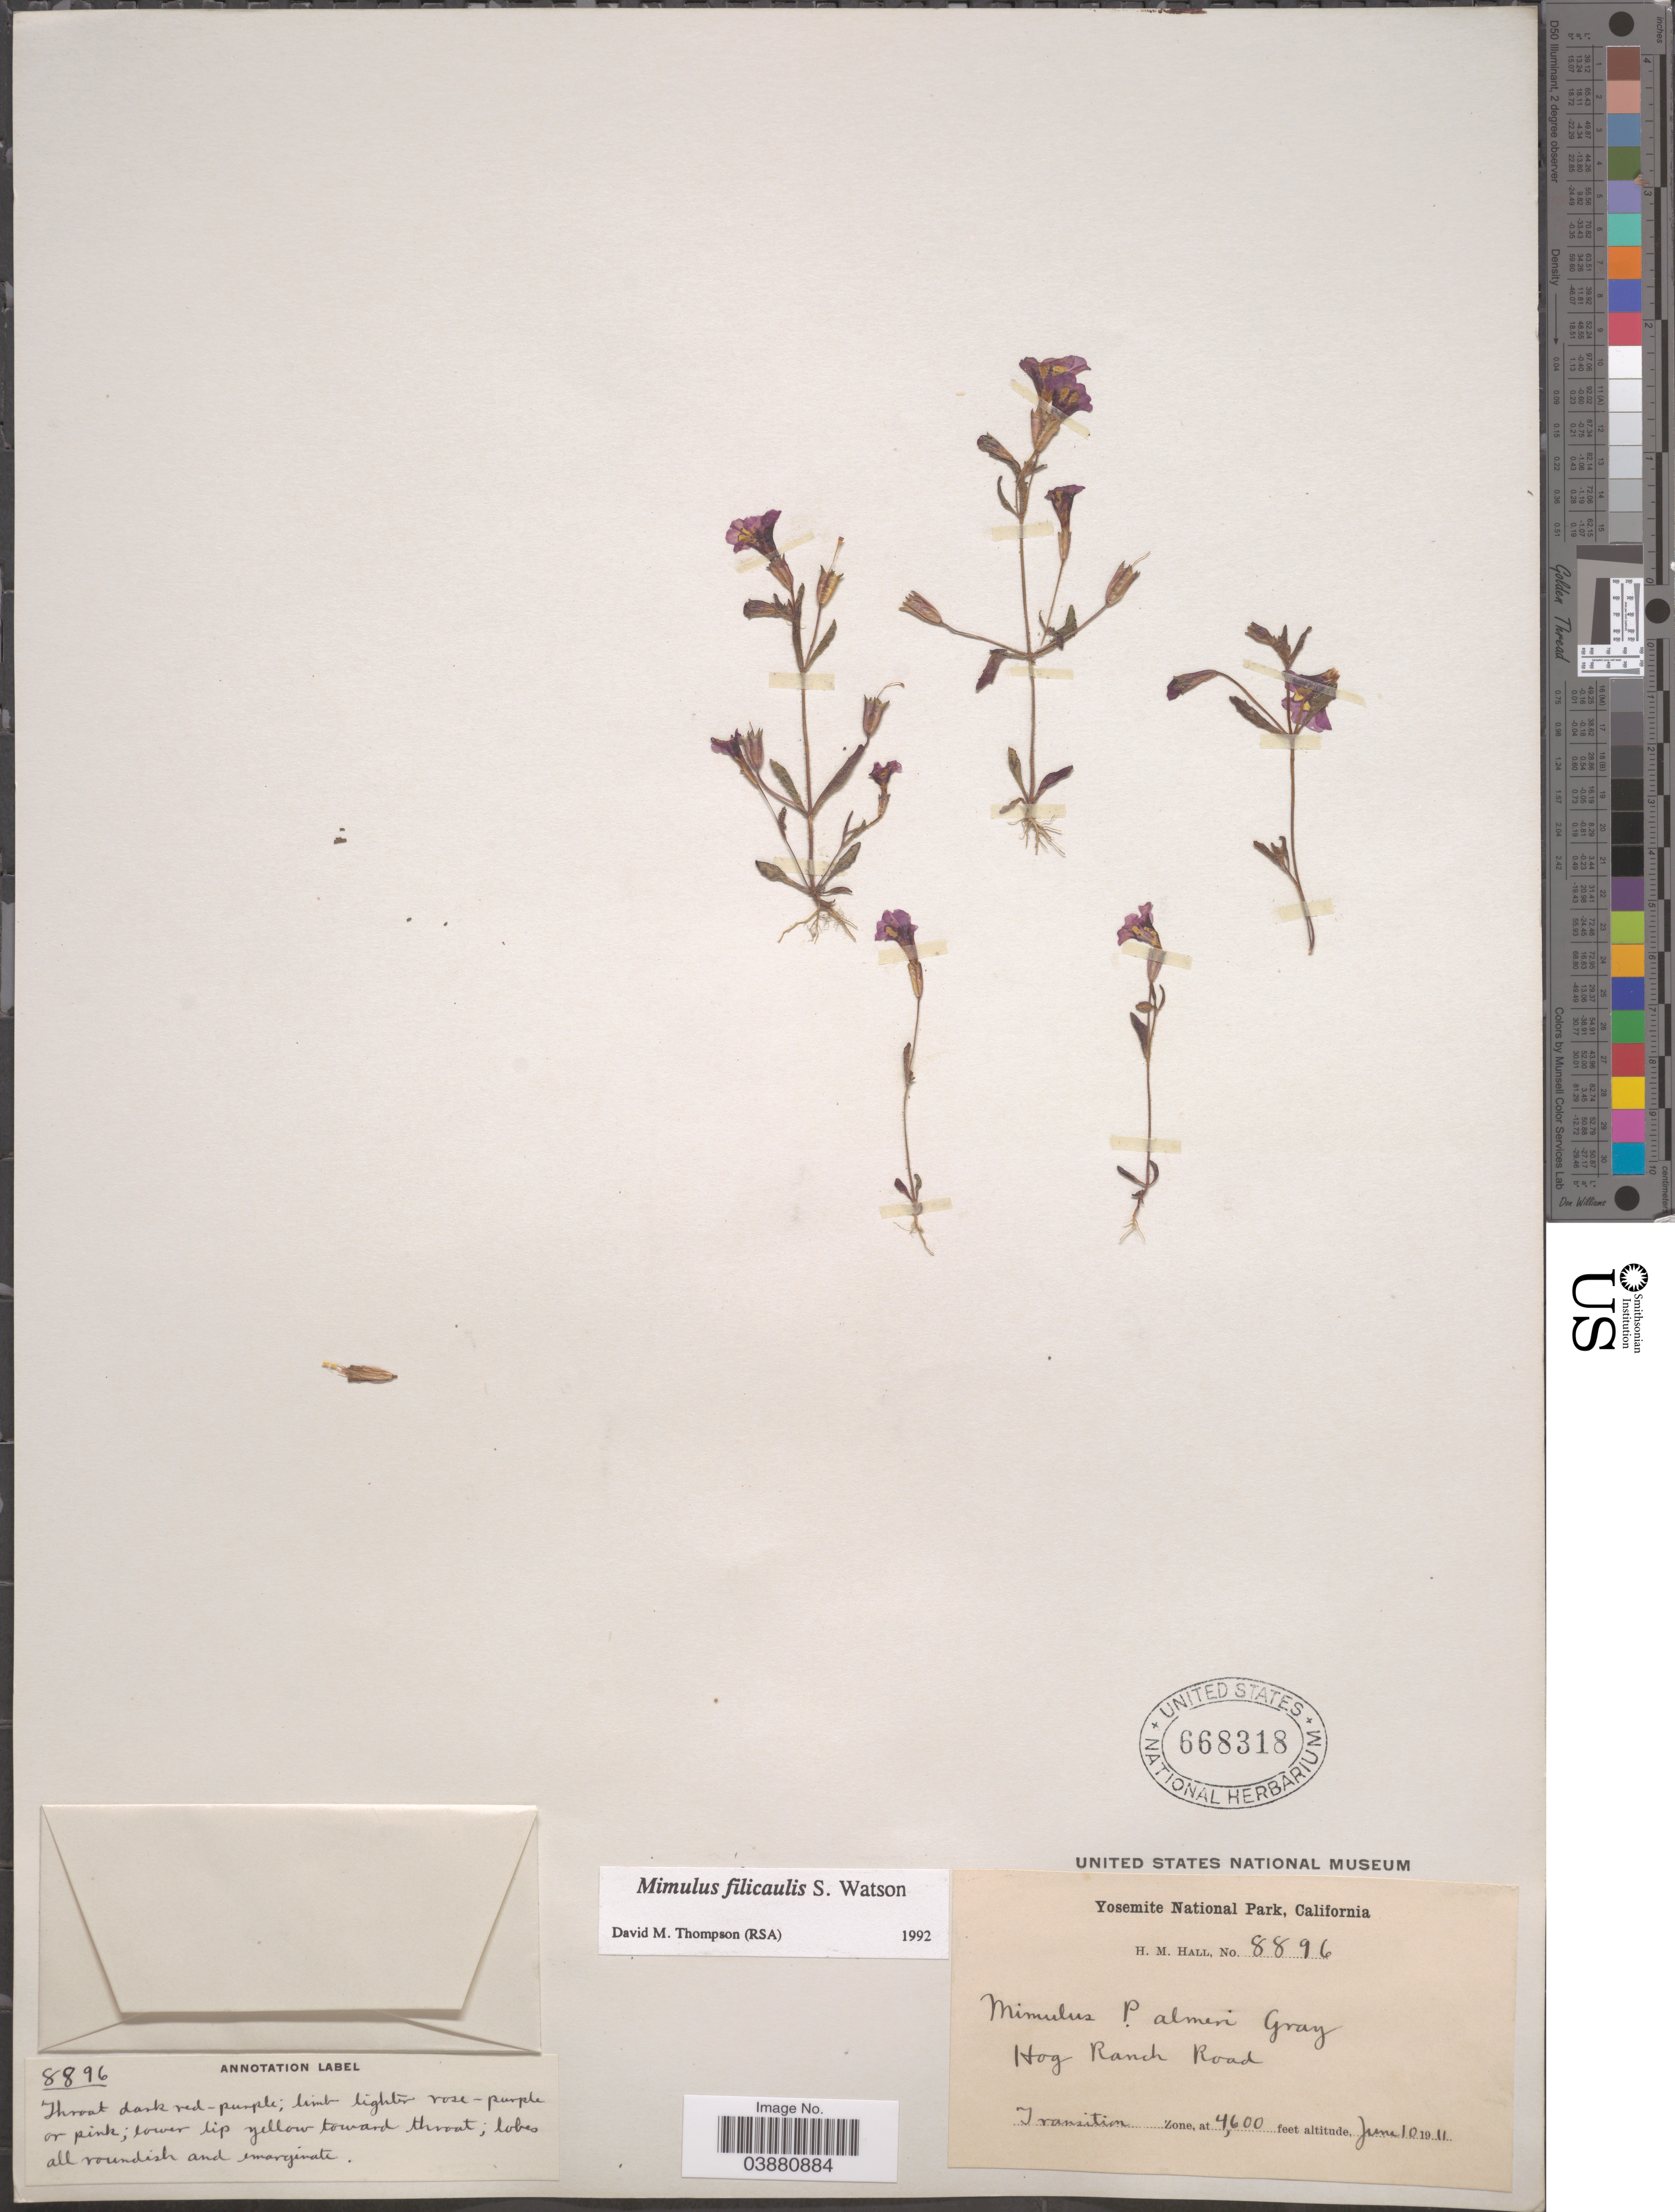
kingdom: Plantae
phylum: Tracheophyta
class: Magnoliopsida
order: Lamiales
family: Phrymaceae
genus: Mimulus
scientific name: Mimulus filicaulis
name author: S. Watson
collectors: H. M. Hall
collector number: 8896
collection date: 1911-06-10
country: United States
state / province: California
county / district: Mariposa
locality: Yosemite National Park. Hog Ranch Road. Transition Zone.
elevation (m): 1402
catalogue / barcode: US 668318